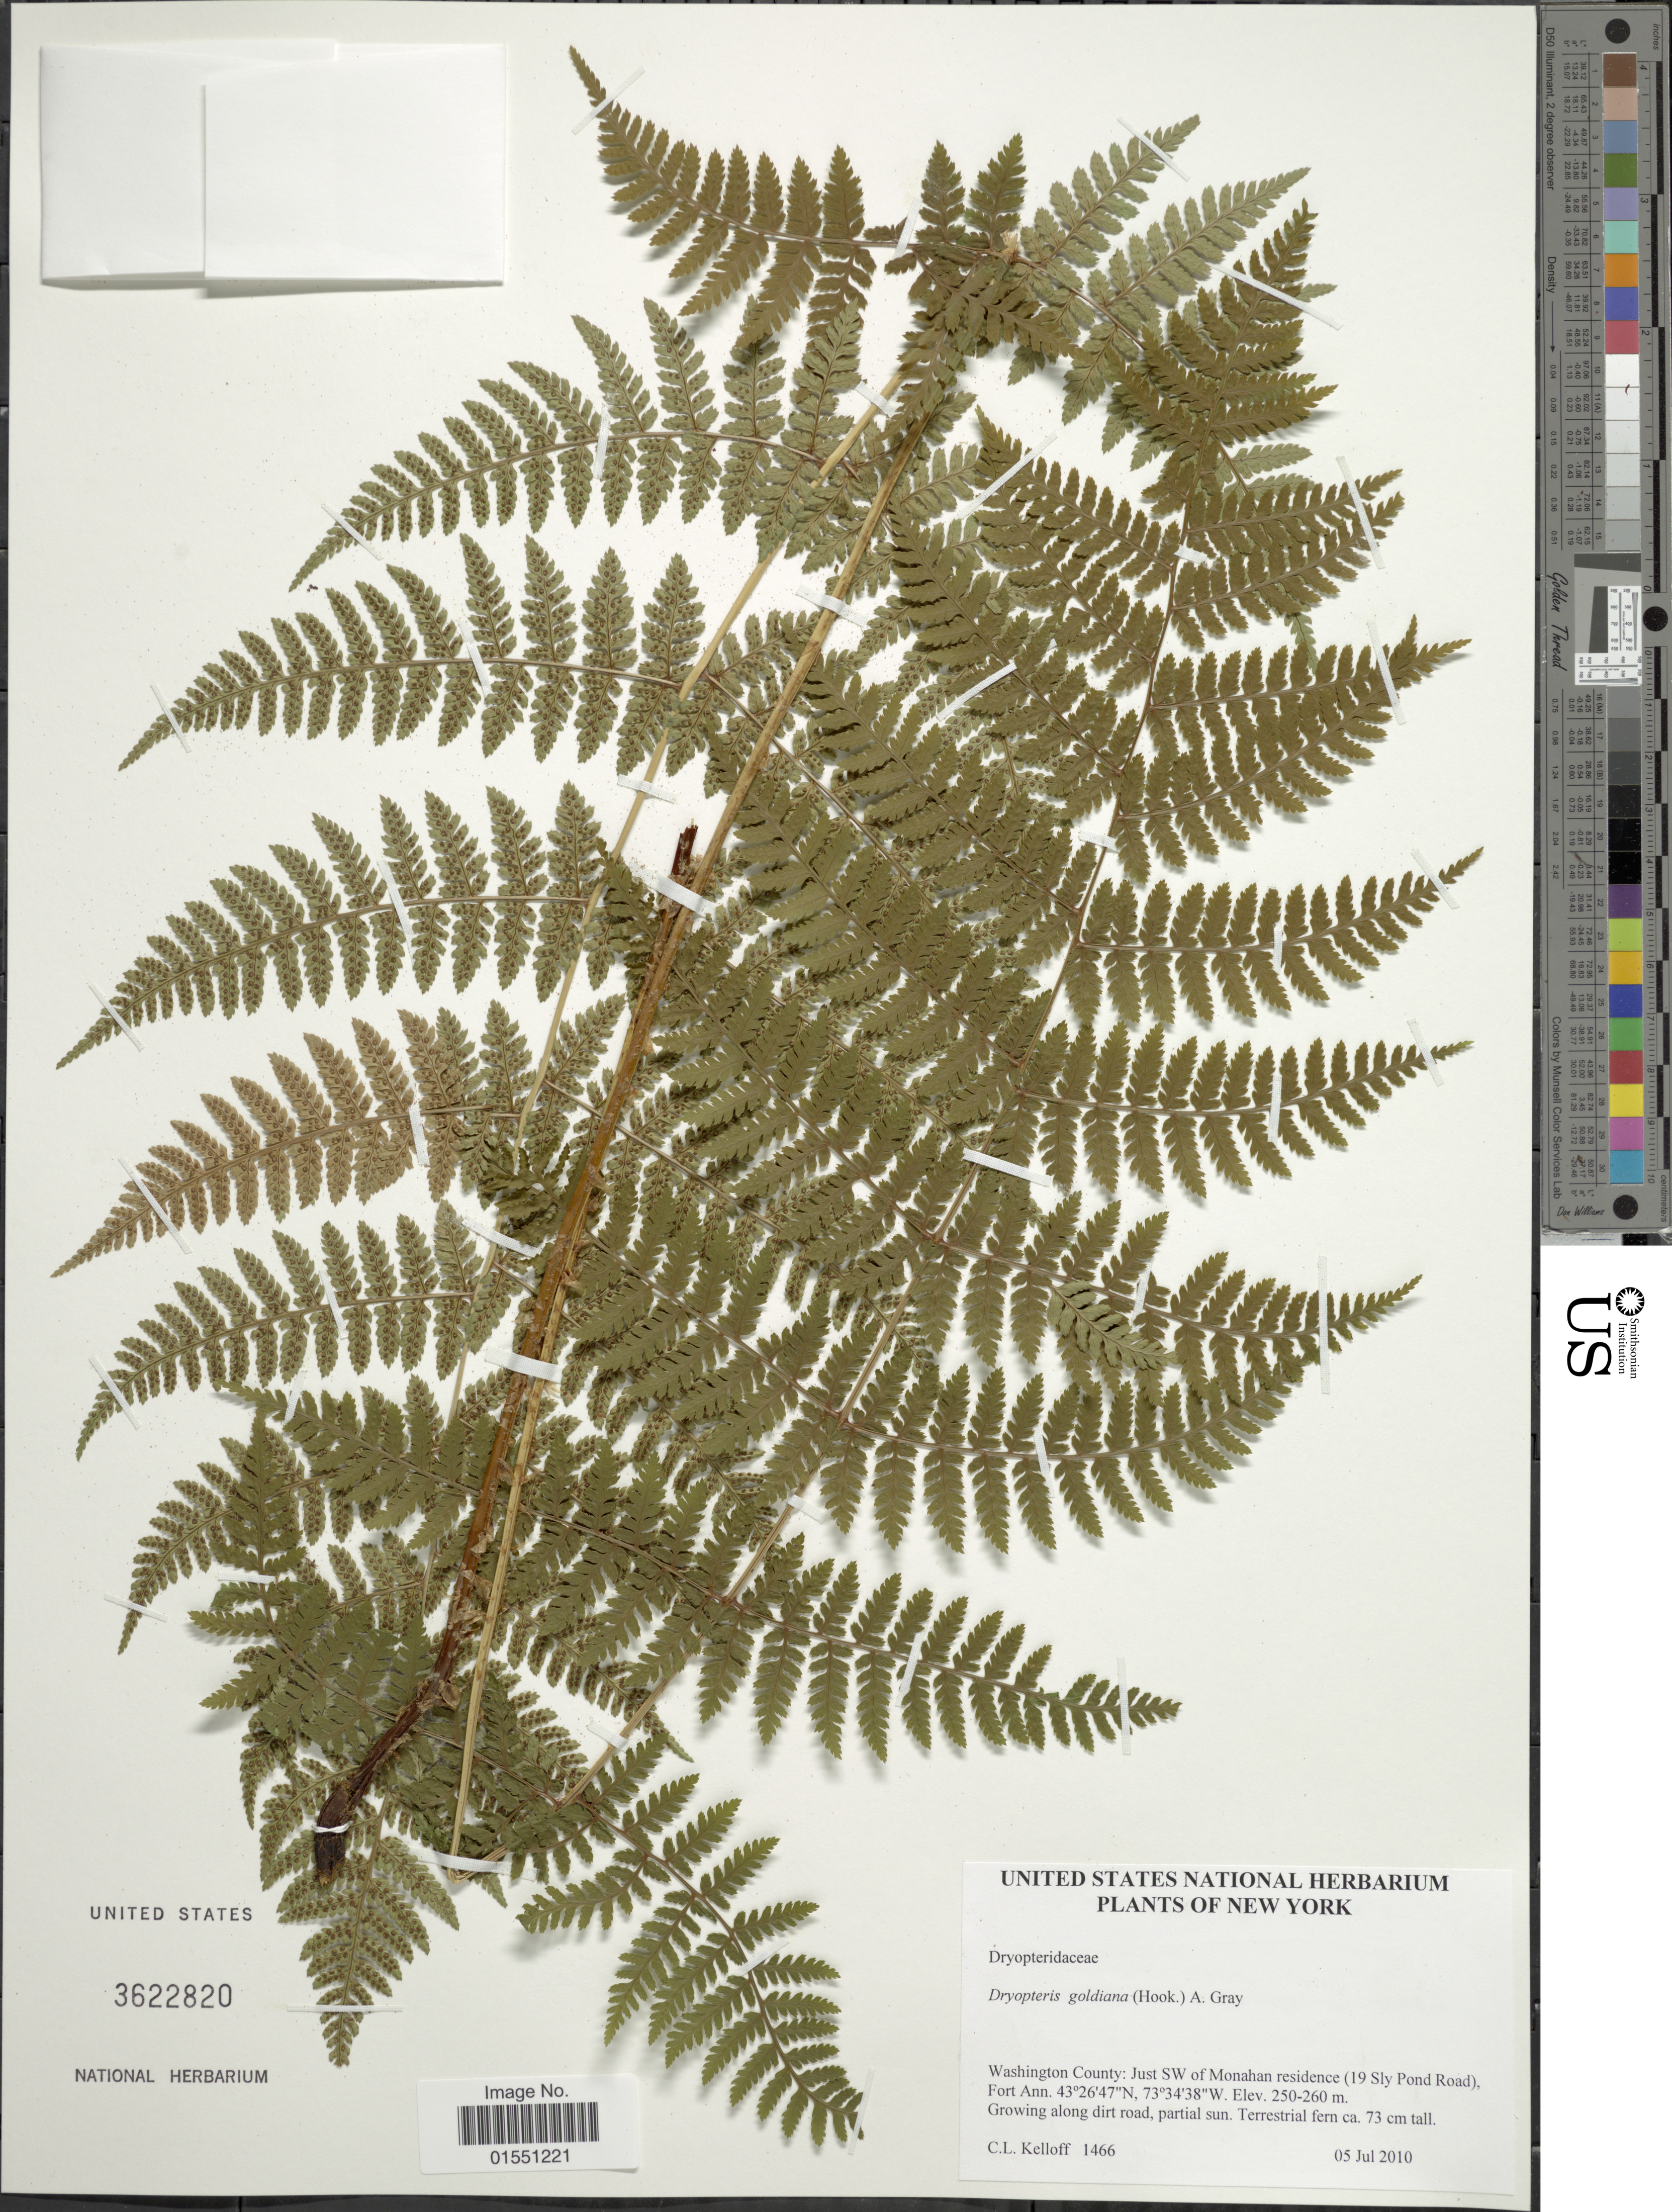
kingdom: Plantae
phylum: Tracheophyta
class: Polypodiopsida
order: Polypodiales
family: Dryopteridaceae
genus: Dryopteris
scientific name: Dryopteris goldiana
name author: (Hook. ex Goldie) A. Gray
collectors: C. L. Kelloff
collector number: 1466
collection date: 2010-07-05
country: United States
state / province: New York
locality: Washington County: Just SW of Monahan residence (19 Sly Pond Road), Fort Ann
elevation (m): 250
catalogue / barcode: US 3622820